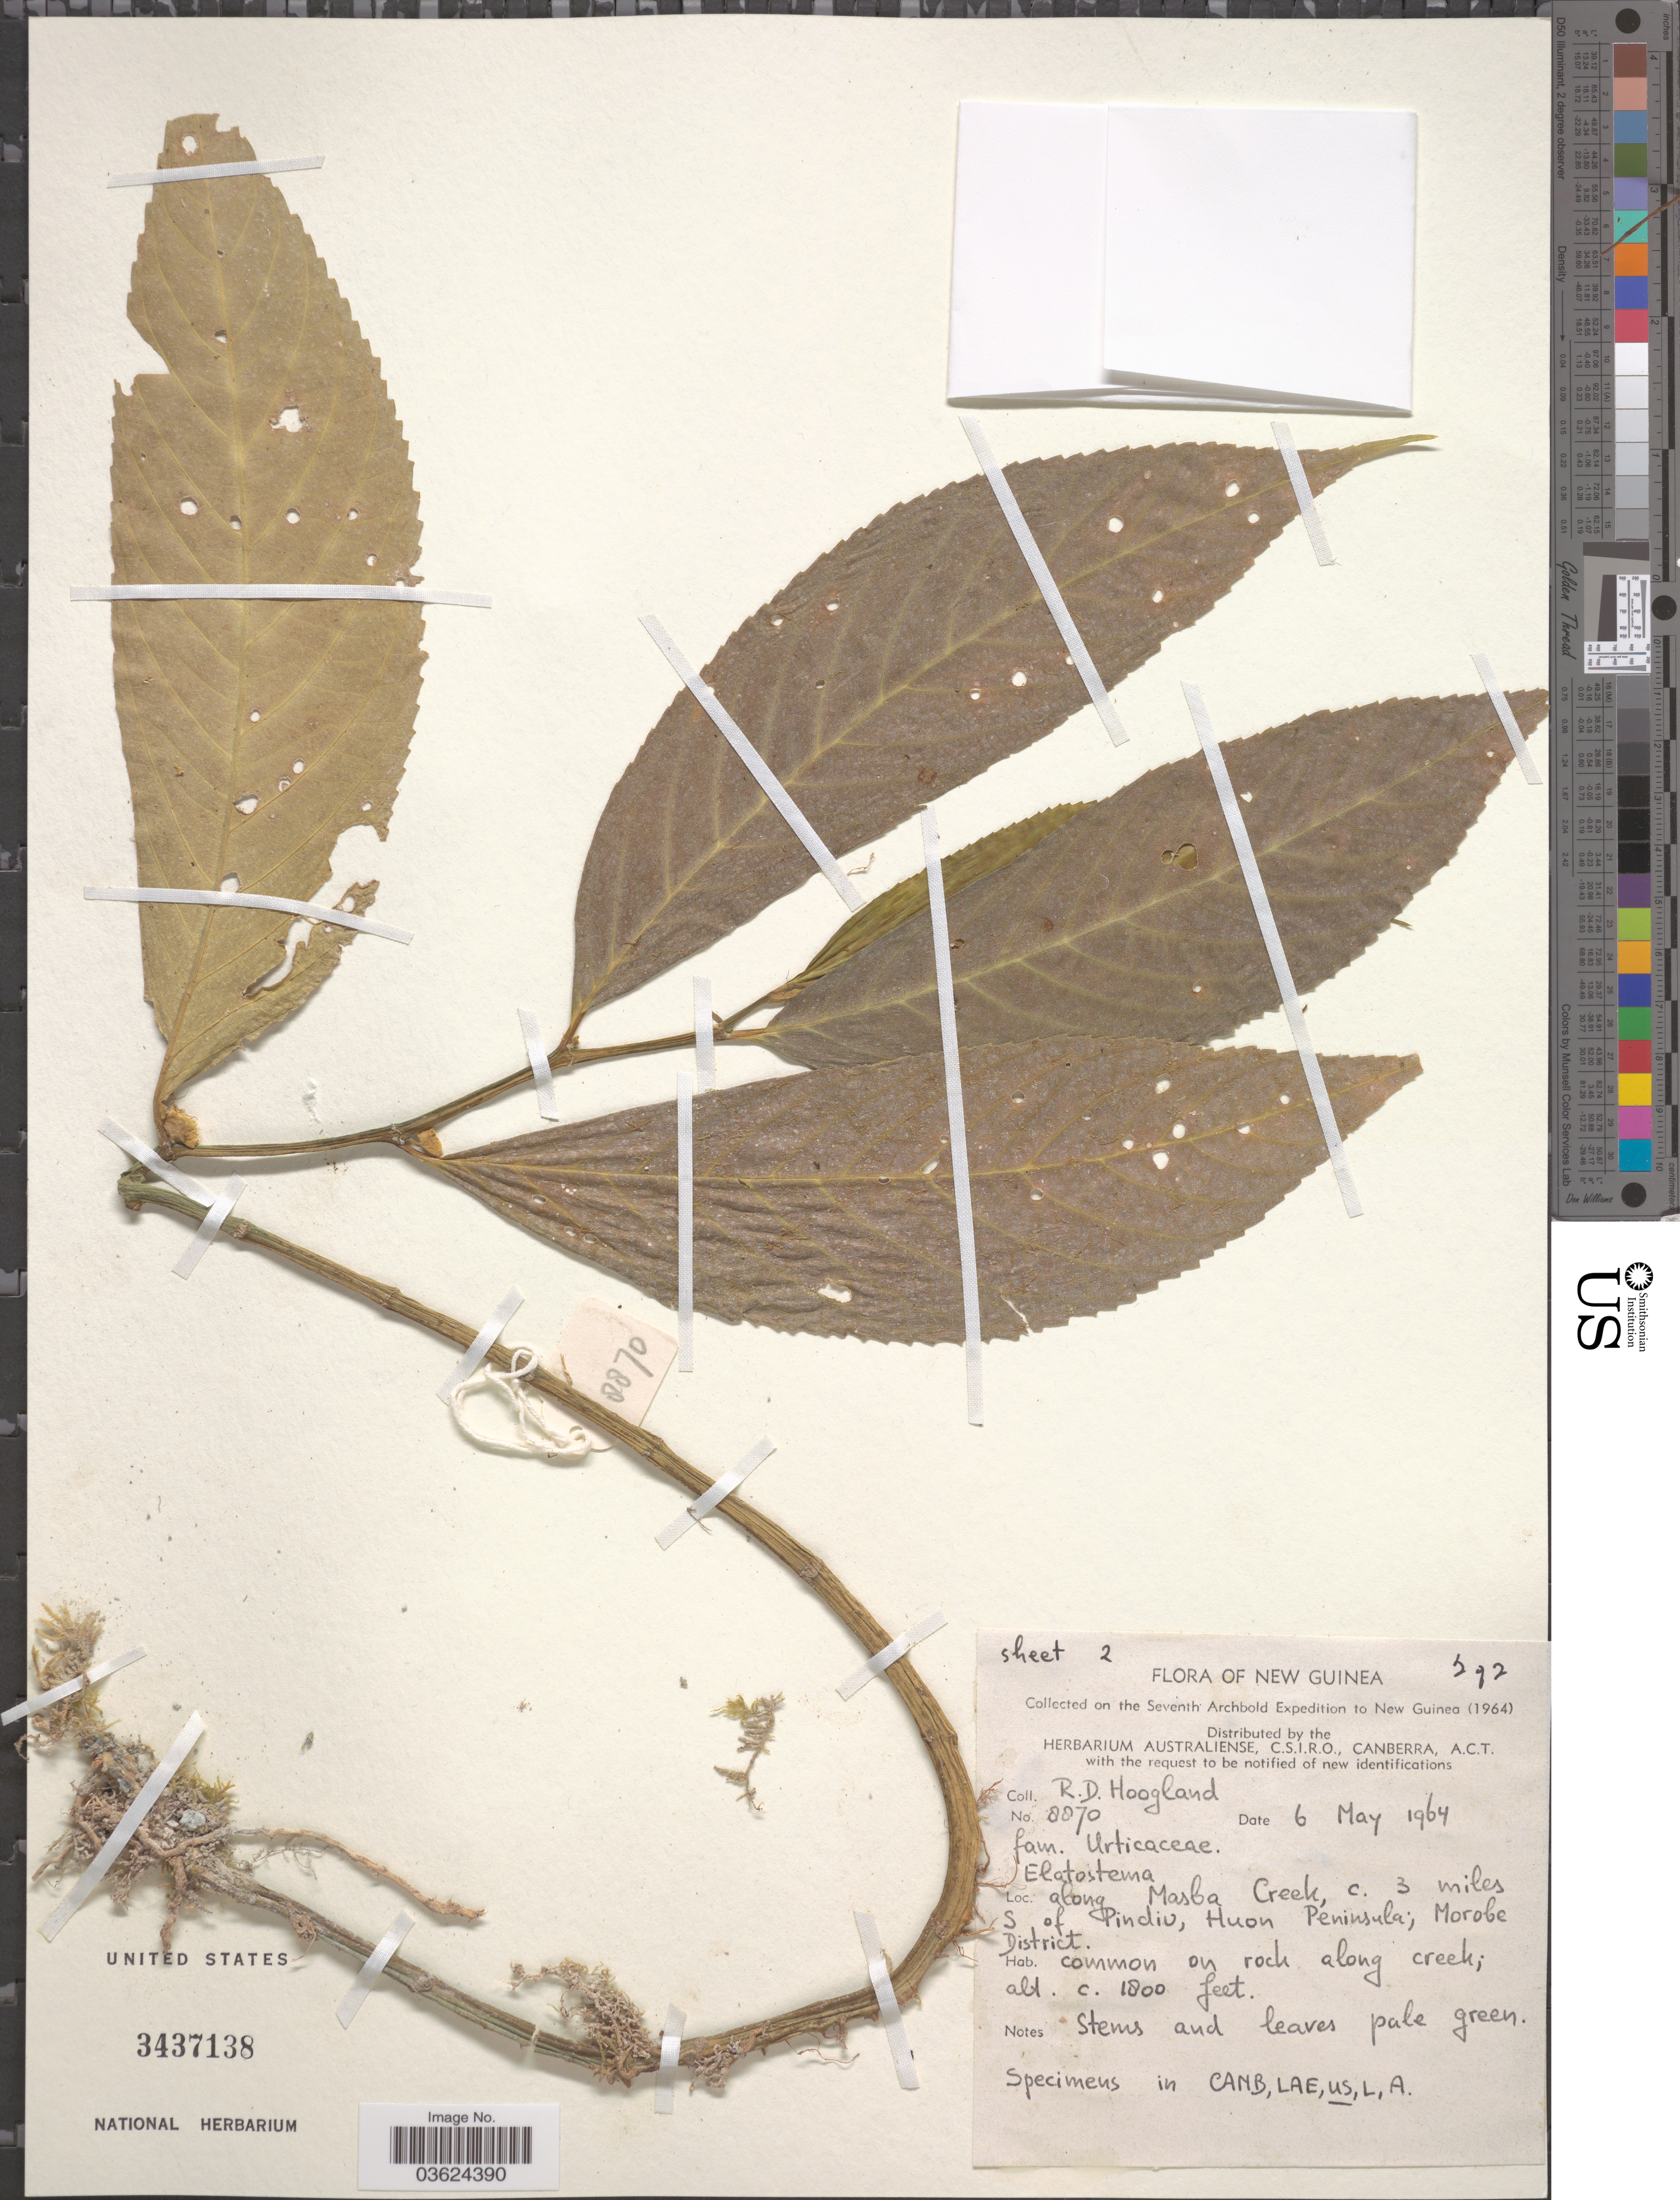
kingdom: Plantae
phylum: Tracheophyta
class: Magnoliopsida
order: Rosales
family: Urticaceae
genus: Elatostema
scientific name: Elatostema sp.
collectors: R. D. Hoogland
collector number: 8870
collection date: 1964-05-06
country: Papua New Guinea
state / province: Morobe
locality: New Guinea. Along Masba Creek, c. 3 miles S of Pindiu, Huon Peninsula; Morobe District.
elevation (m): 549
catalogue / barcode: US 3437138